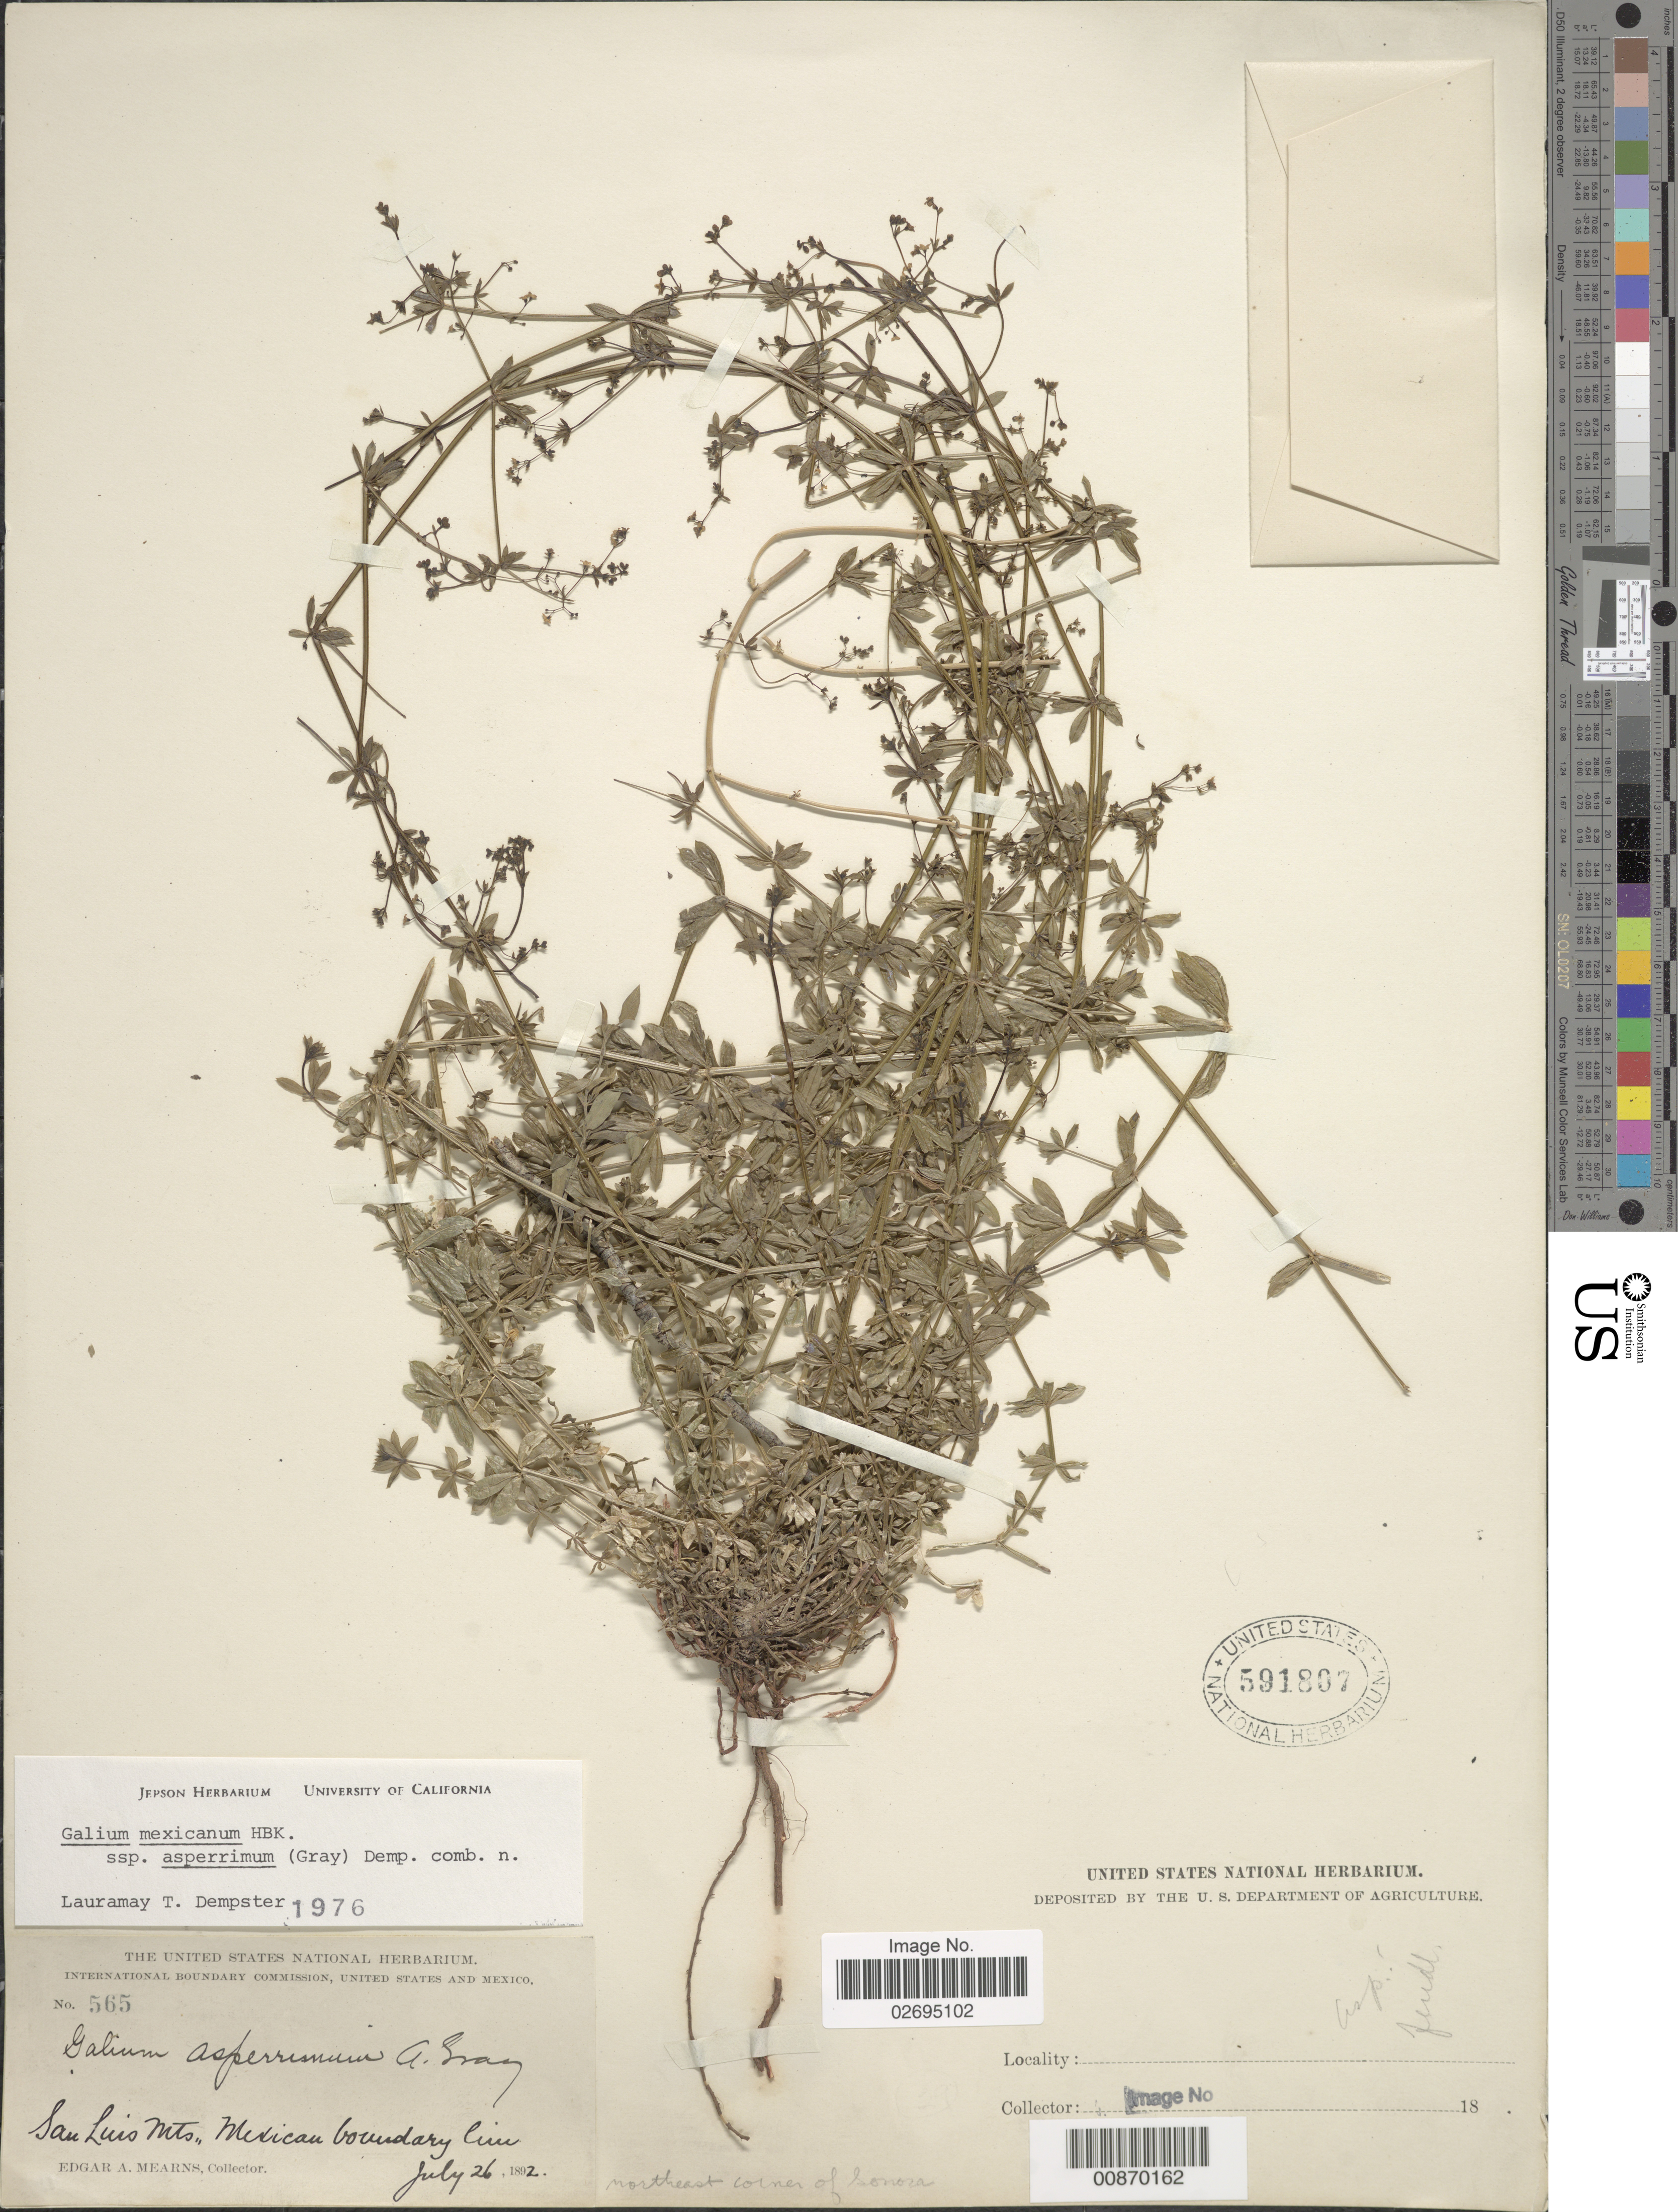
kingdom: Plantae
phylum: Tracheophyta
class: Magnoliopsida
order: Gentianales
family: Rubiaceae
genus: Galium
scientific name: Galium mexicanum subsp. asperrimum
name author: (A. Gray) Dempster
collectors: E. A. Mearns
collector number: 565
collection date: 1892-07-26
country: Mexico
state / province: Sonora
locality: San Luis Mts., Mexican boundary line. Northeast corner of Sonora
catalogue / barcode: US 591807